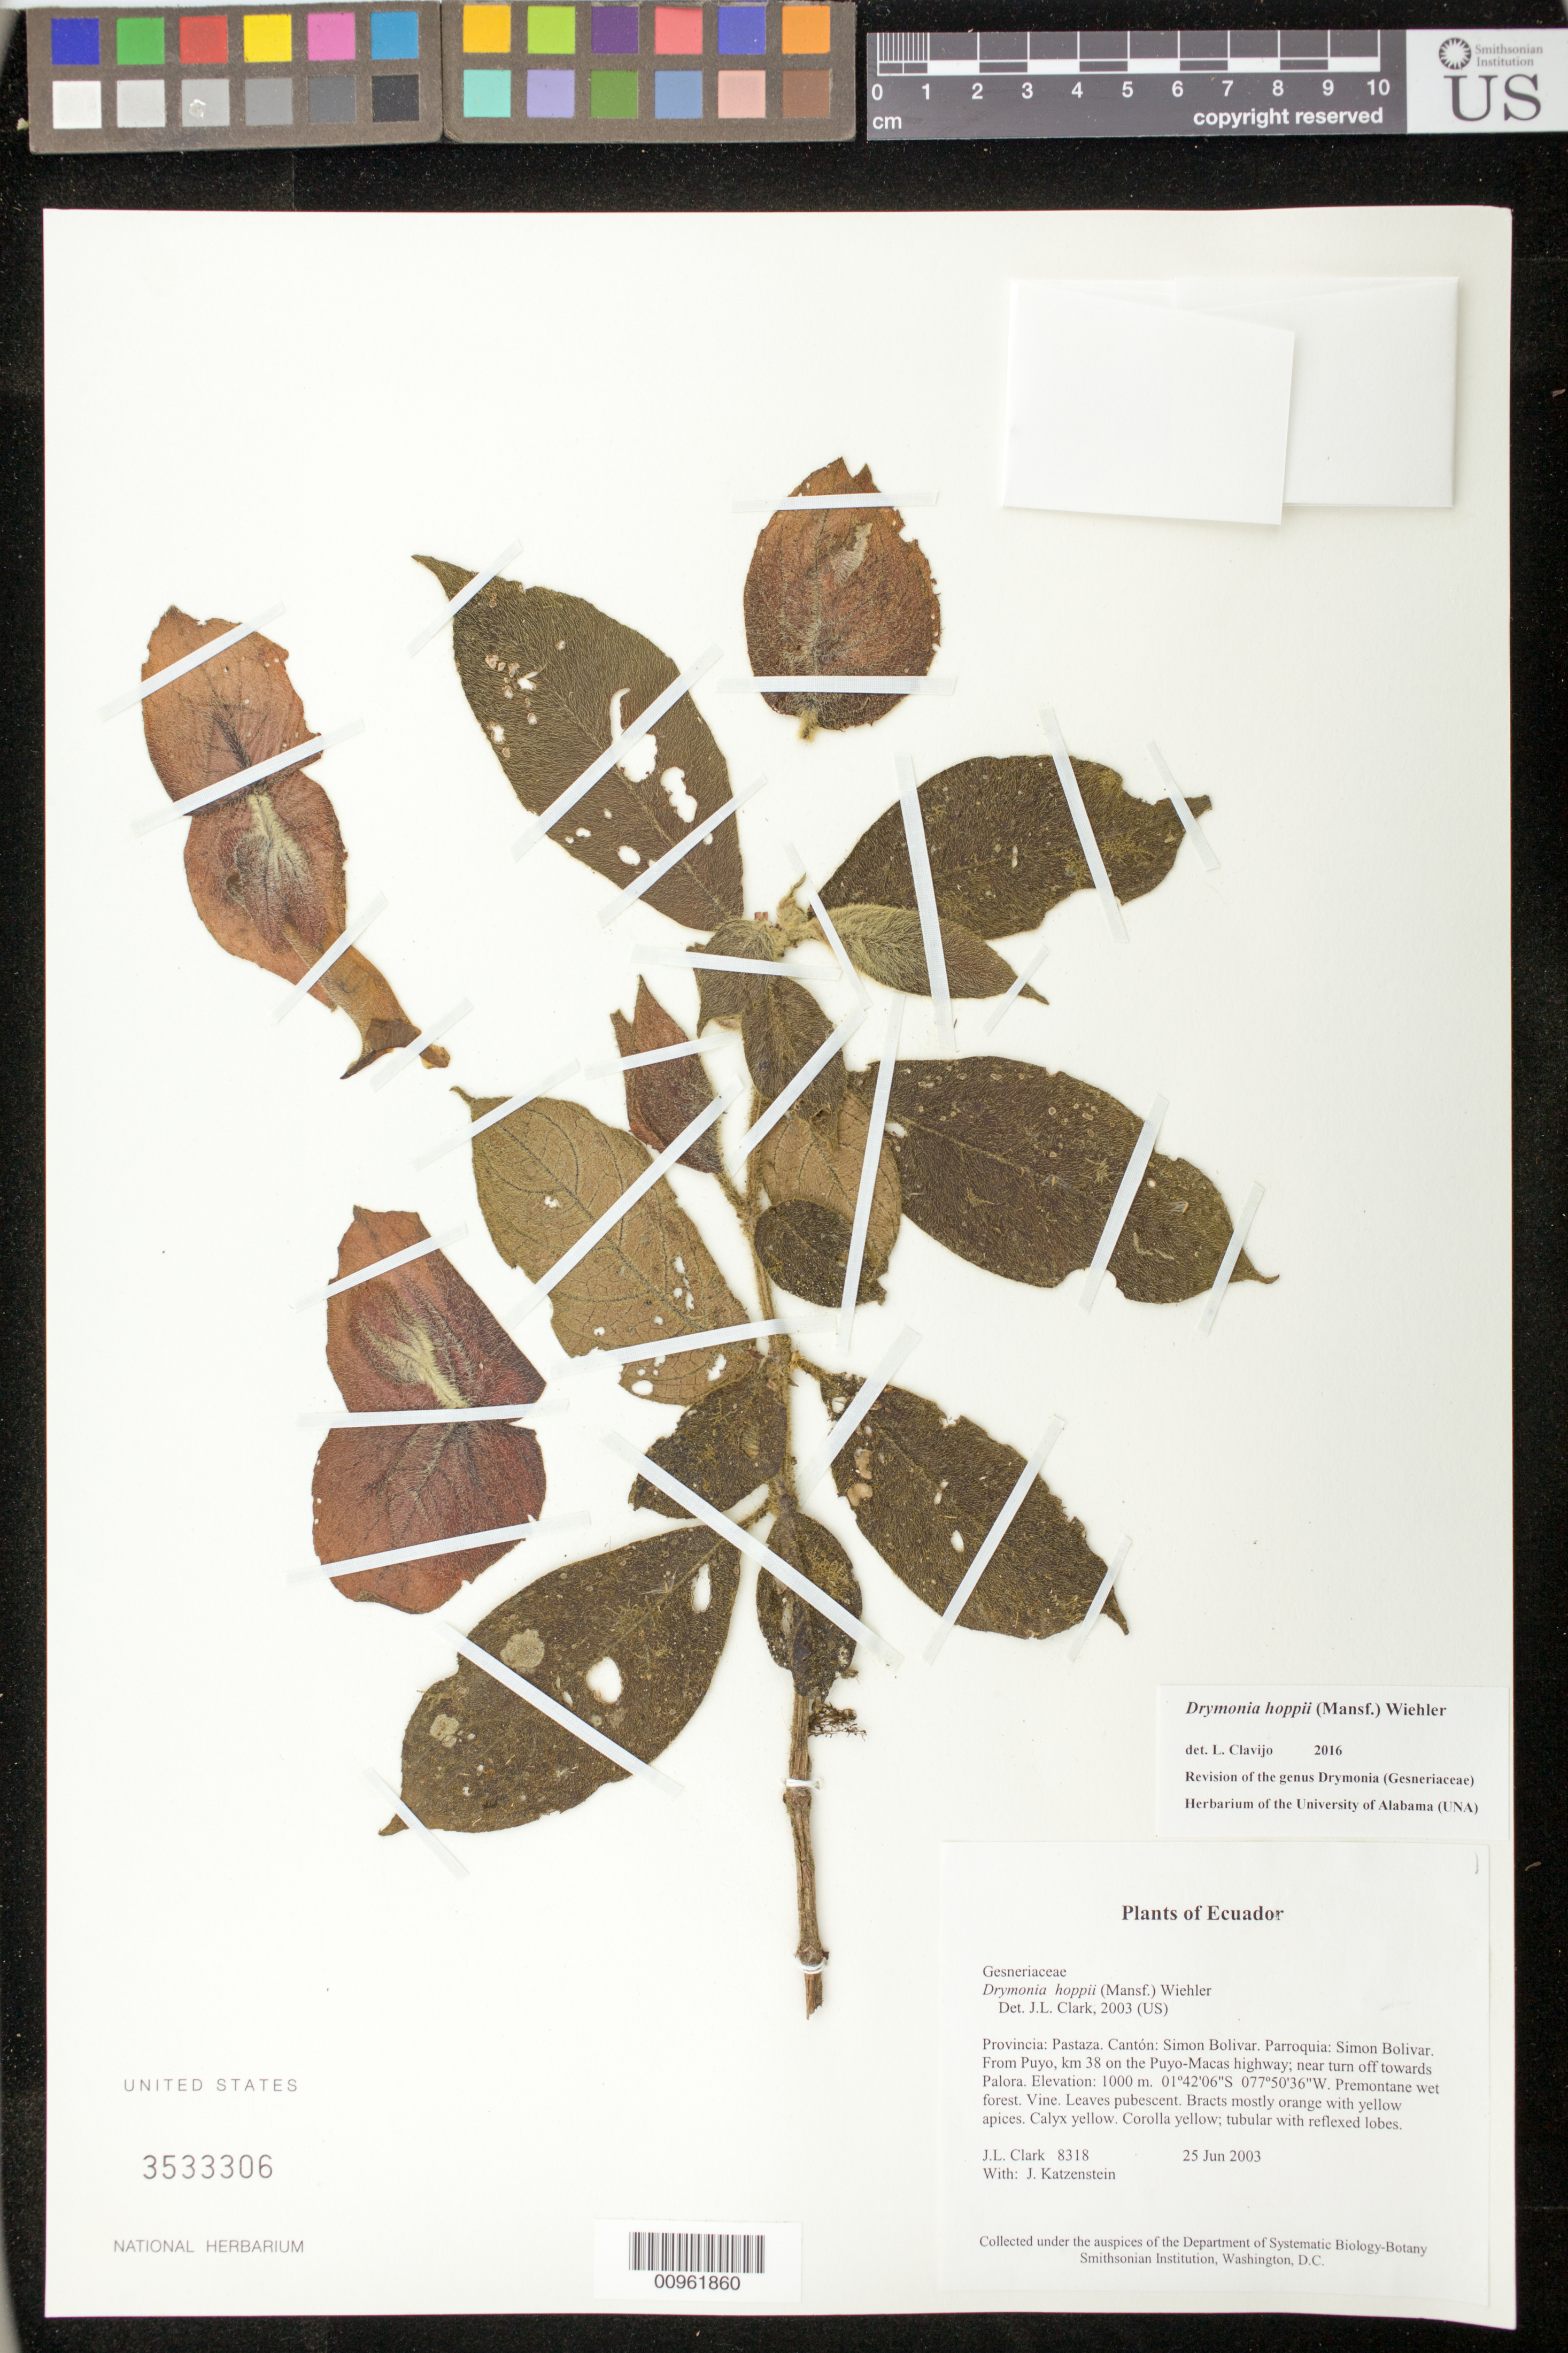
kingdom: Plantae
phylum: Tracheophyta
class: Magnoliopsida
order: Lamiales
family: Gesneriaceae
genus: Drymonia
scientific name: Drymonia hoppii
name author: (Mansf.) Wiehler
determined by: Clark, J. L., (SEL), The Marie Selby Botanical Garden (UNITED STATES)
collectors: J. L. Clark & J. Katzenstein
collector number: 8318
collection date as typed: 25 Jun 2003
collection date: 2003-06-25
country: Ecuador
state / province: Pastaza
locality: Simon Bolivar. Parroquia: Simon Bolivar. From Puyo, km 38 on the Puyo-Macas highway; near turn off towards Palora.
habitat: Premontane wet forest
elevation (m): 1000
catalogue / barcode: US 3533306